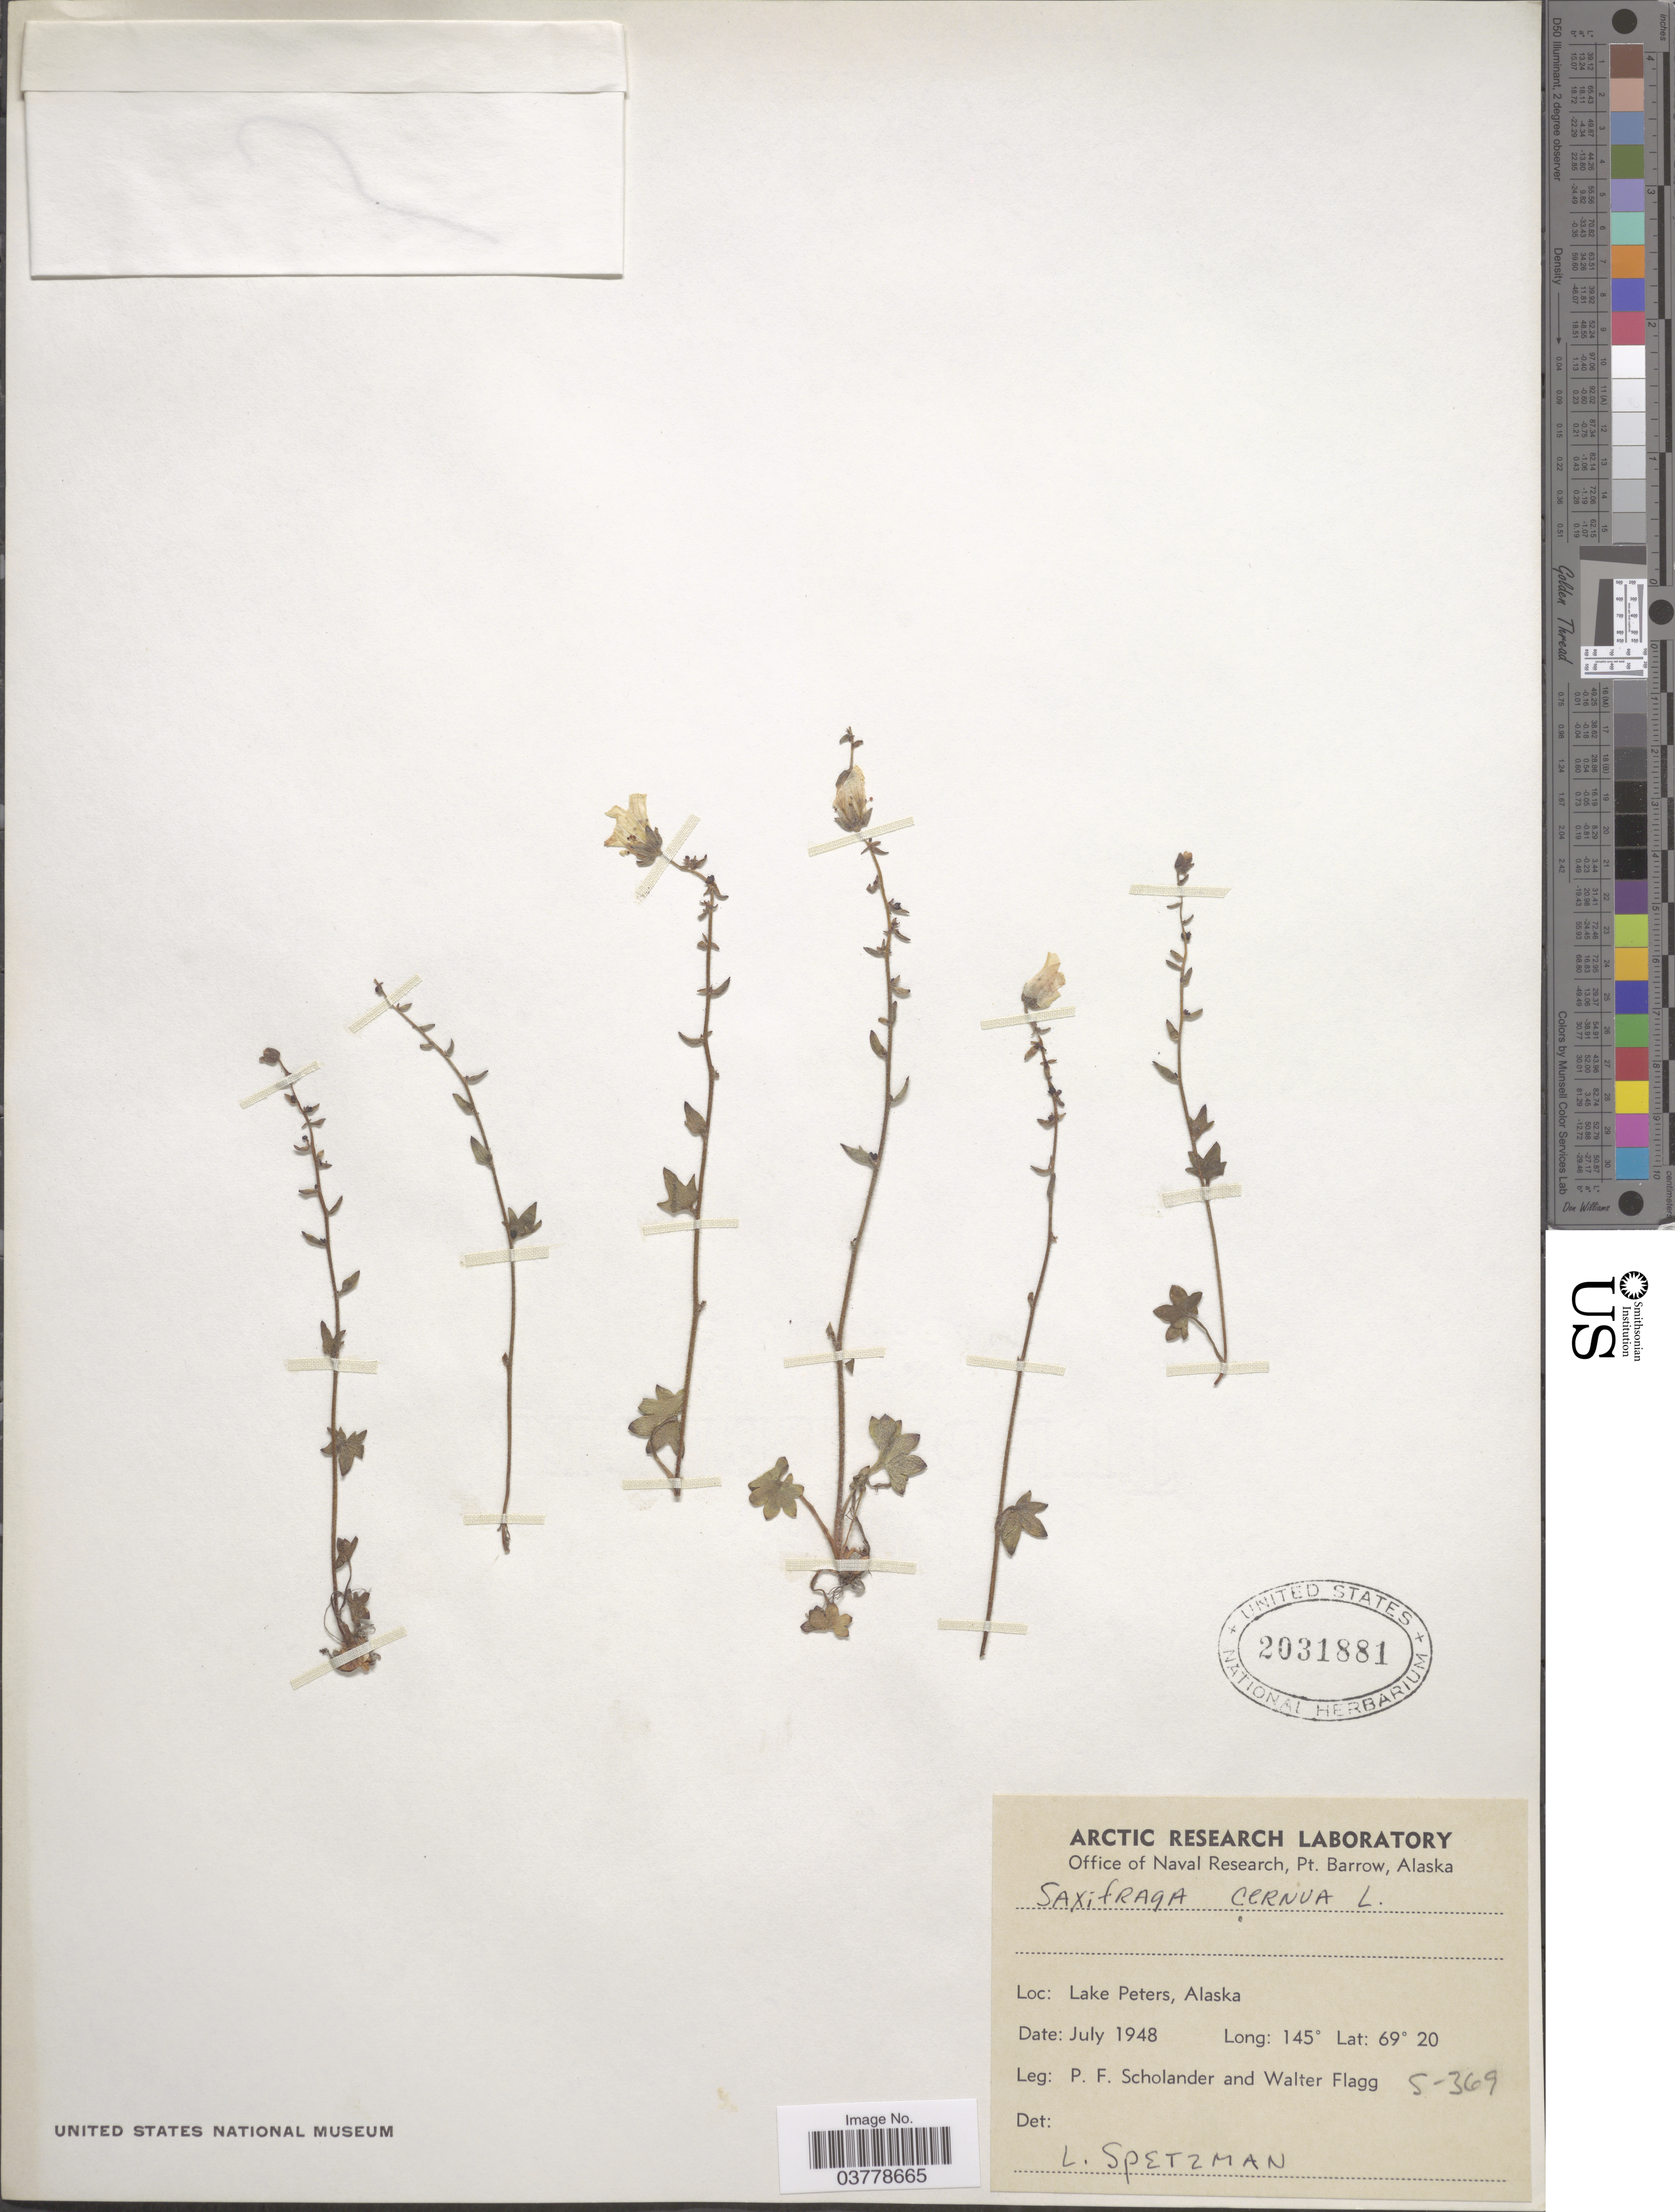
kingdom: Plantae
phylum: Tracheophyta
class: Magnoliopsida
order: Saxifragales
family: Saxifragaceae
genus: Saxifraga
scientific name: Saxifraga cernua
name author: L.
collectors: P. Scholander & W. Flagg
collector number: S-369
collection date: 1948-07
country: United States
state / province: Alaska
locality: Lake Peters.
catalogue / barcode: US 2031881